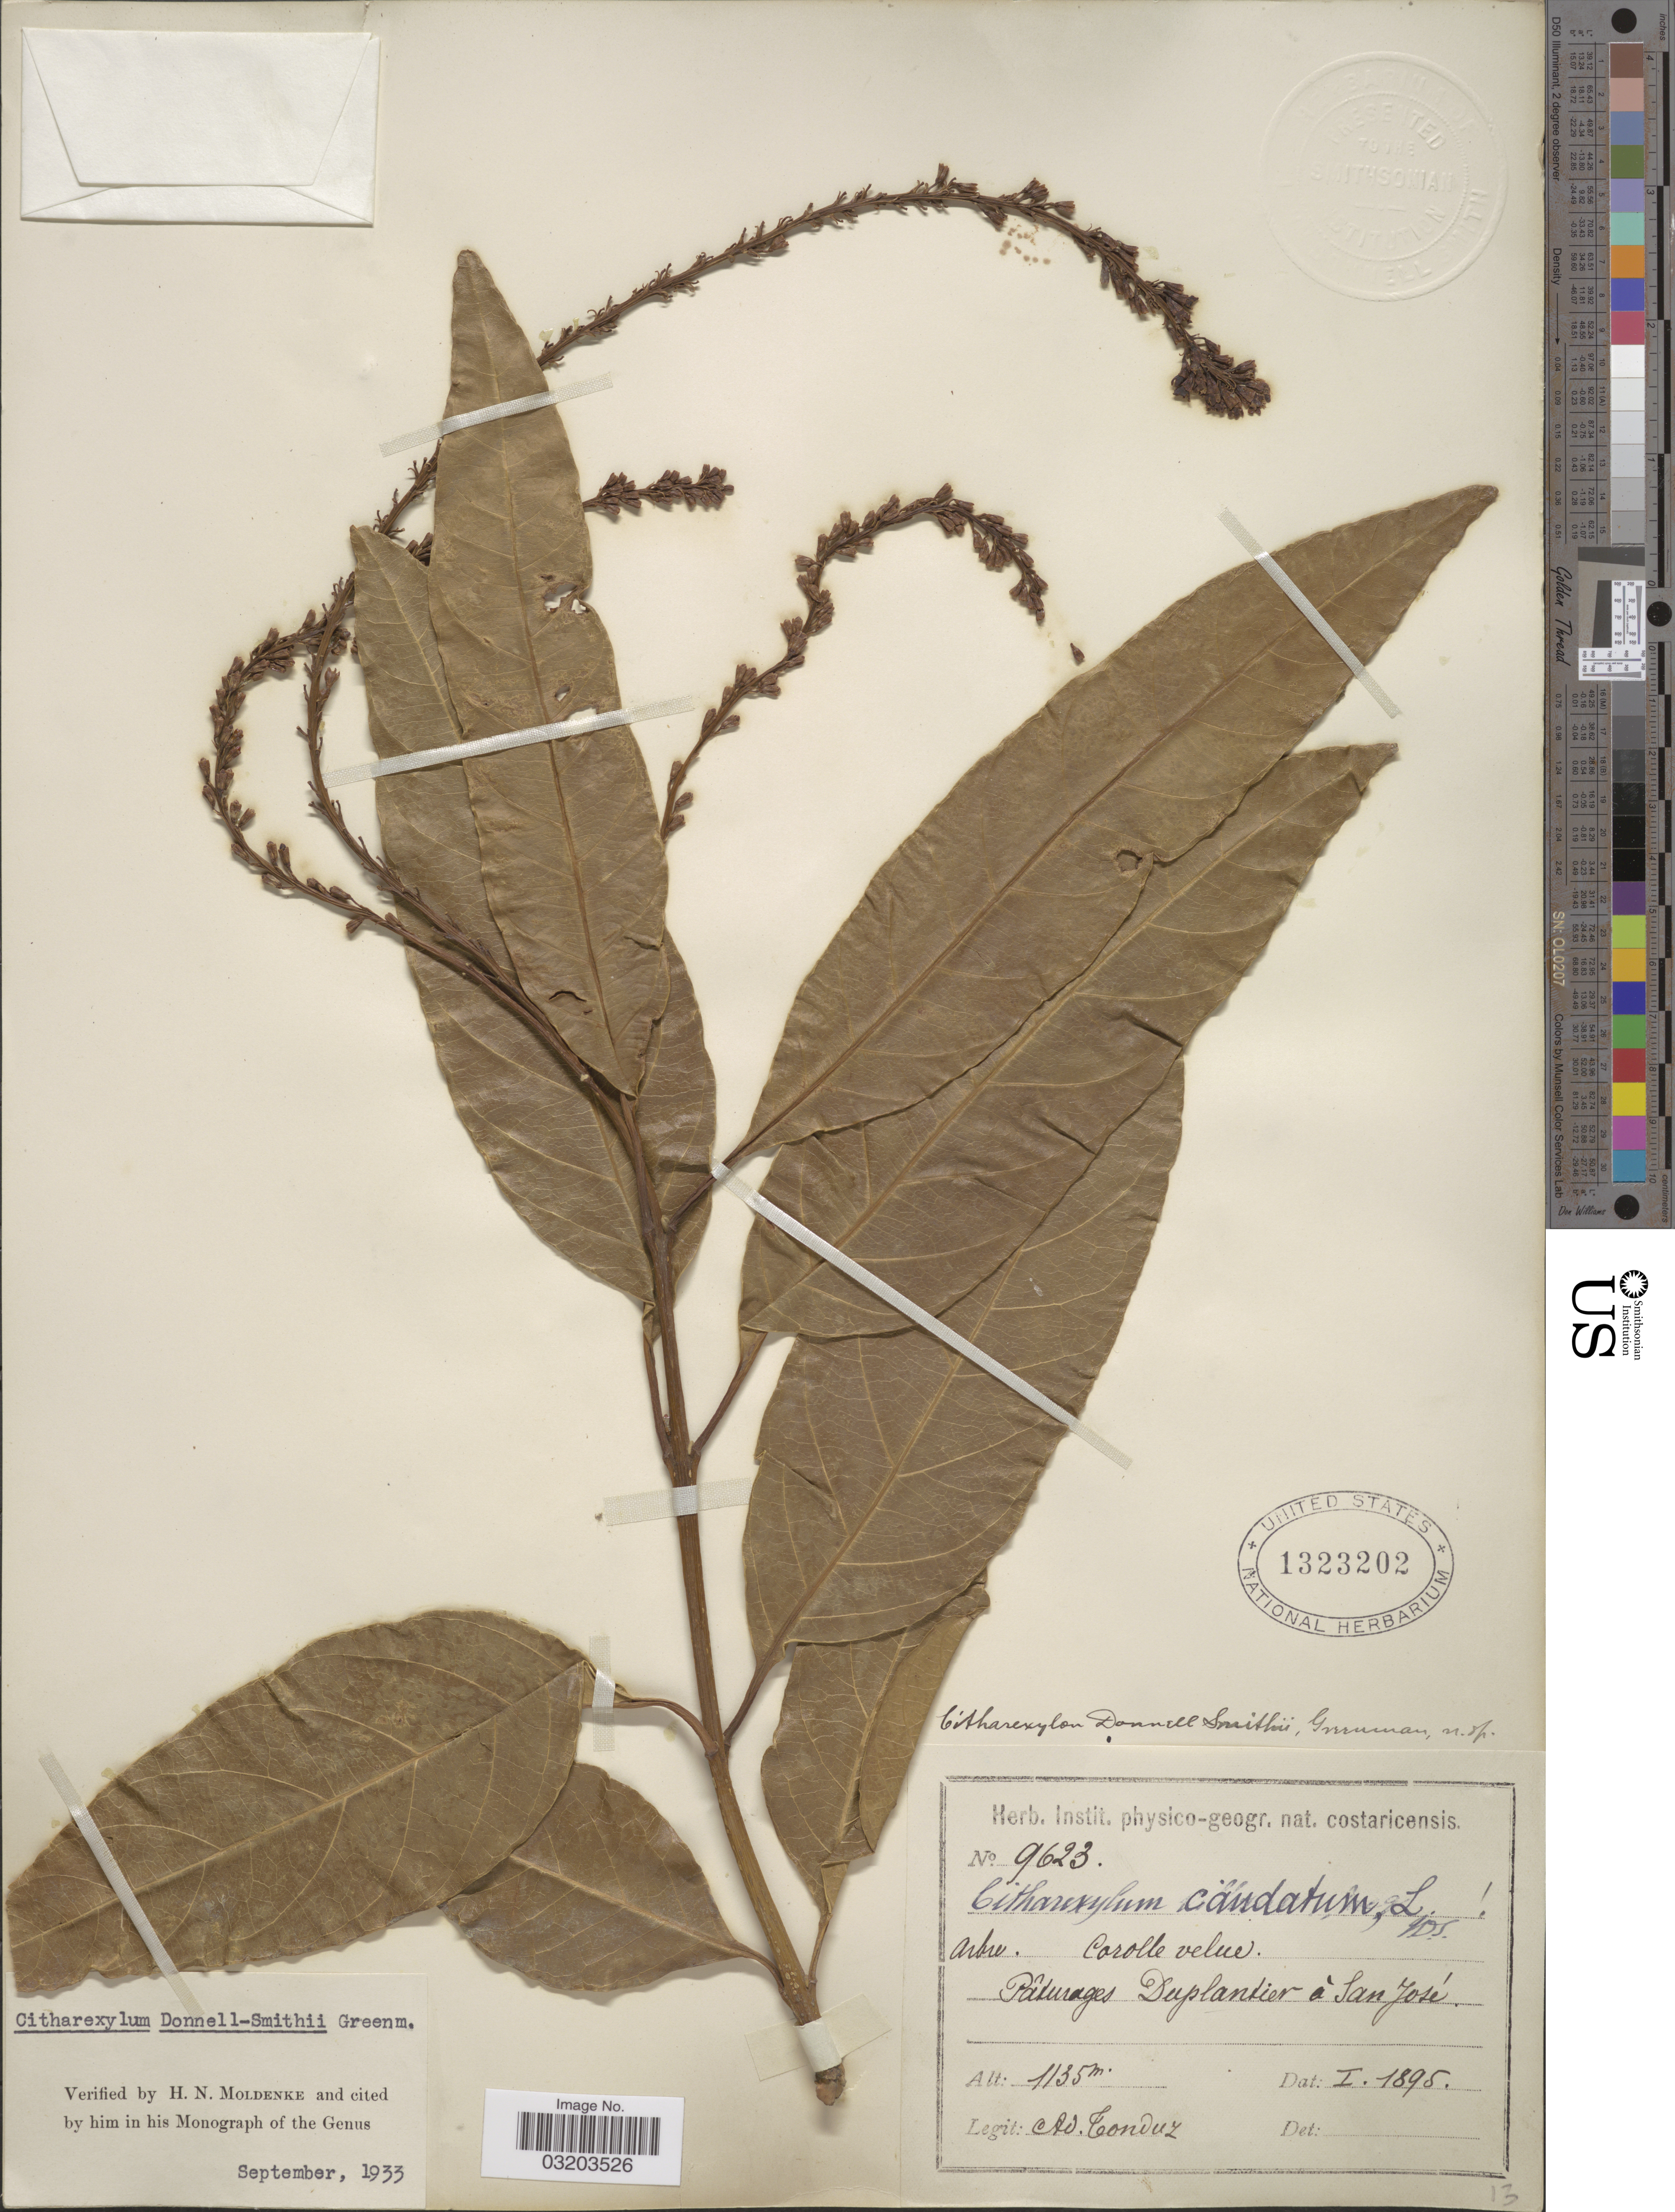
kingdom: Plantae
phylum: Tracheophyta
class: Magnoliopsida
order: Lamiales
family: Verbenaceae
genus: Citharexylum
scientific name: Citharexylum donnell-smithii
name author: Greenm.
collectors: A. Tonduz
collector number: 9623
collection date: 1895-01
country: Costa Rica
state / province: San José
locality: Pâturages Duplantier à San José.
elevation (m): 1135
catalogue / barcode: US 1323202